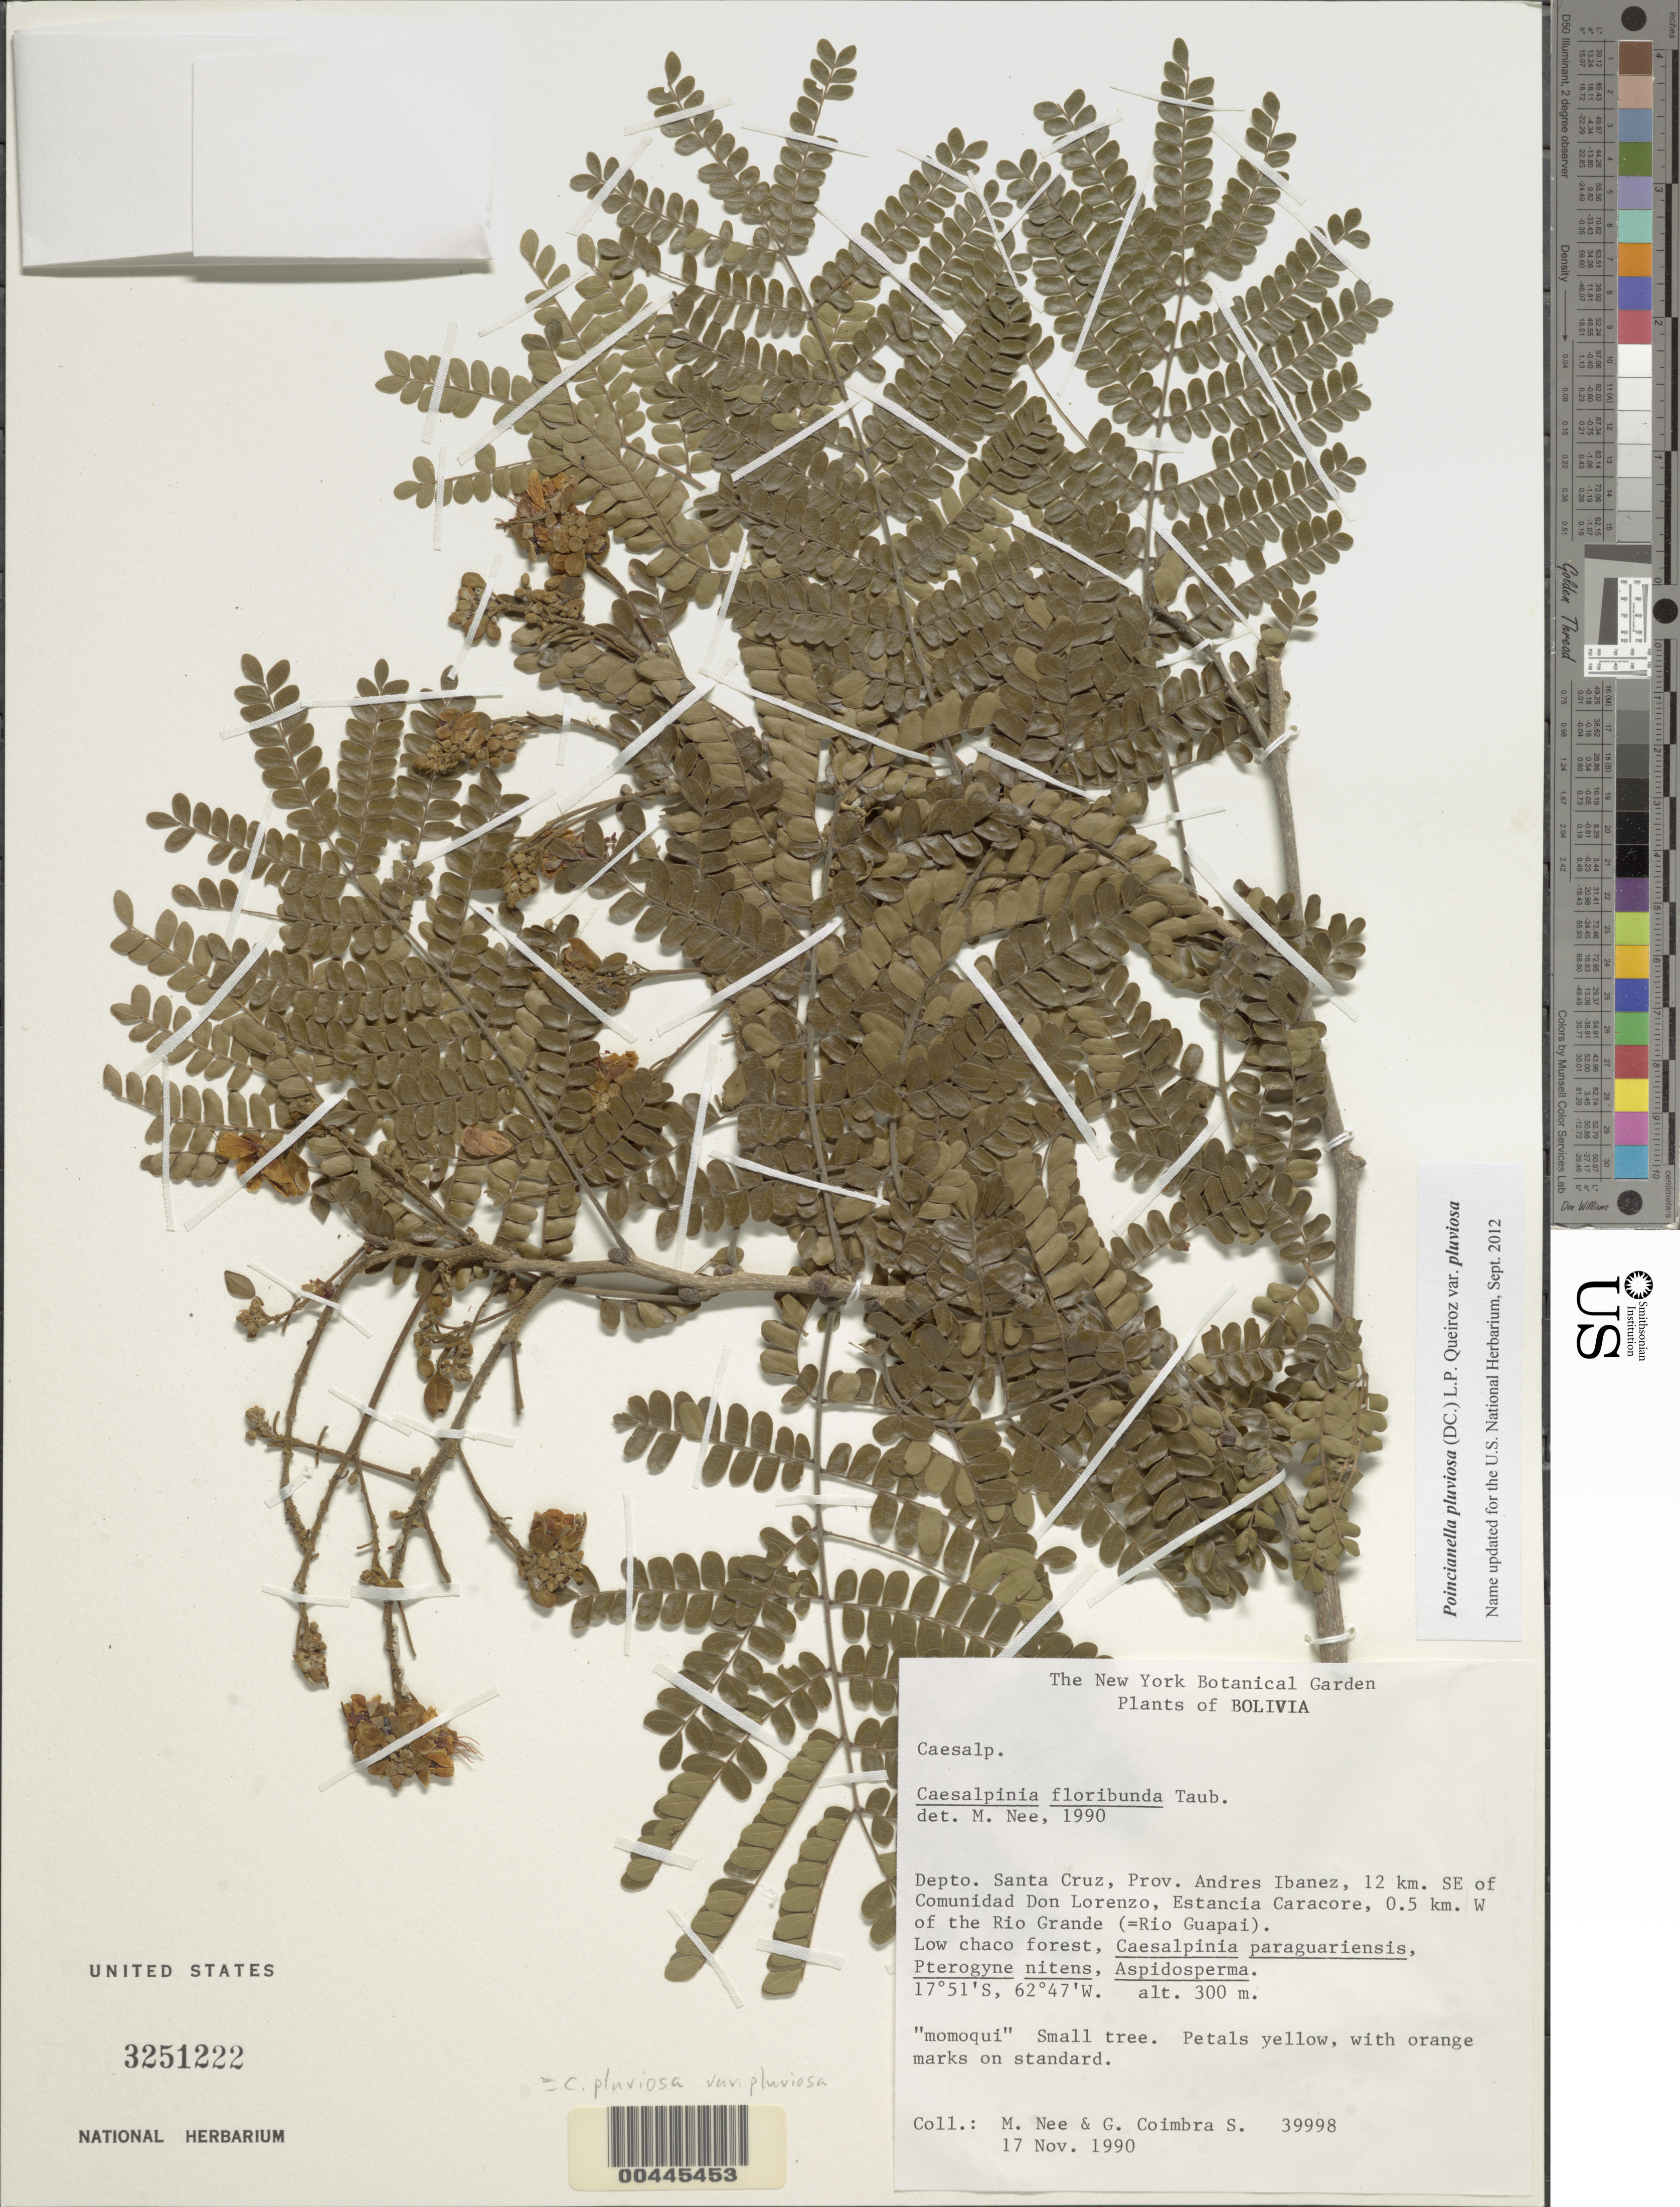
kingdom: Plantae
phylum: Tracheophyta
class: Magnoliopsida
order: Fabales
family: Fabaceae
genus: Cenostigma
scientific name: Cenostigma pluviosum var. pluviosum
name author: (DC.) Gagnon & G.P. Lewis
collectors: M. Nee & G. Coimbra S.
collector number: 39998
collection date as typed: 17 Nov 1990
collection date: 1990-11-17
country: Bolivia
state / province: Santa Cruz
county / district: Andrés Ibáñez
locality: SE of Comunidad Don Lorenzo, estancia Caracore, W of the Rio Grande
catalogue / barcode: US 3251222